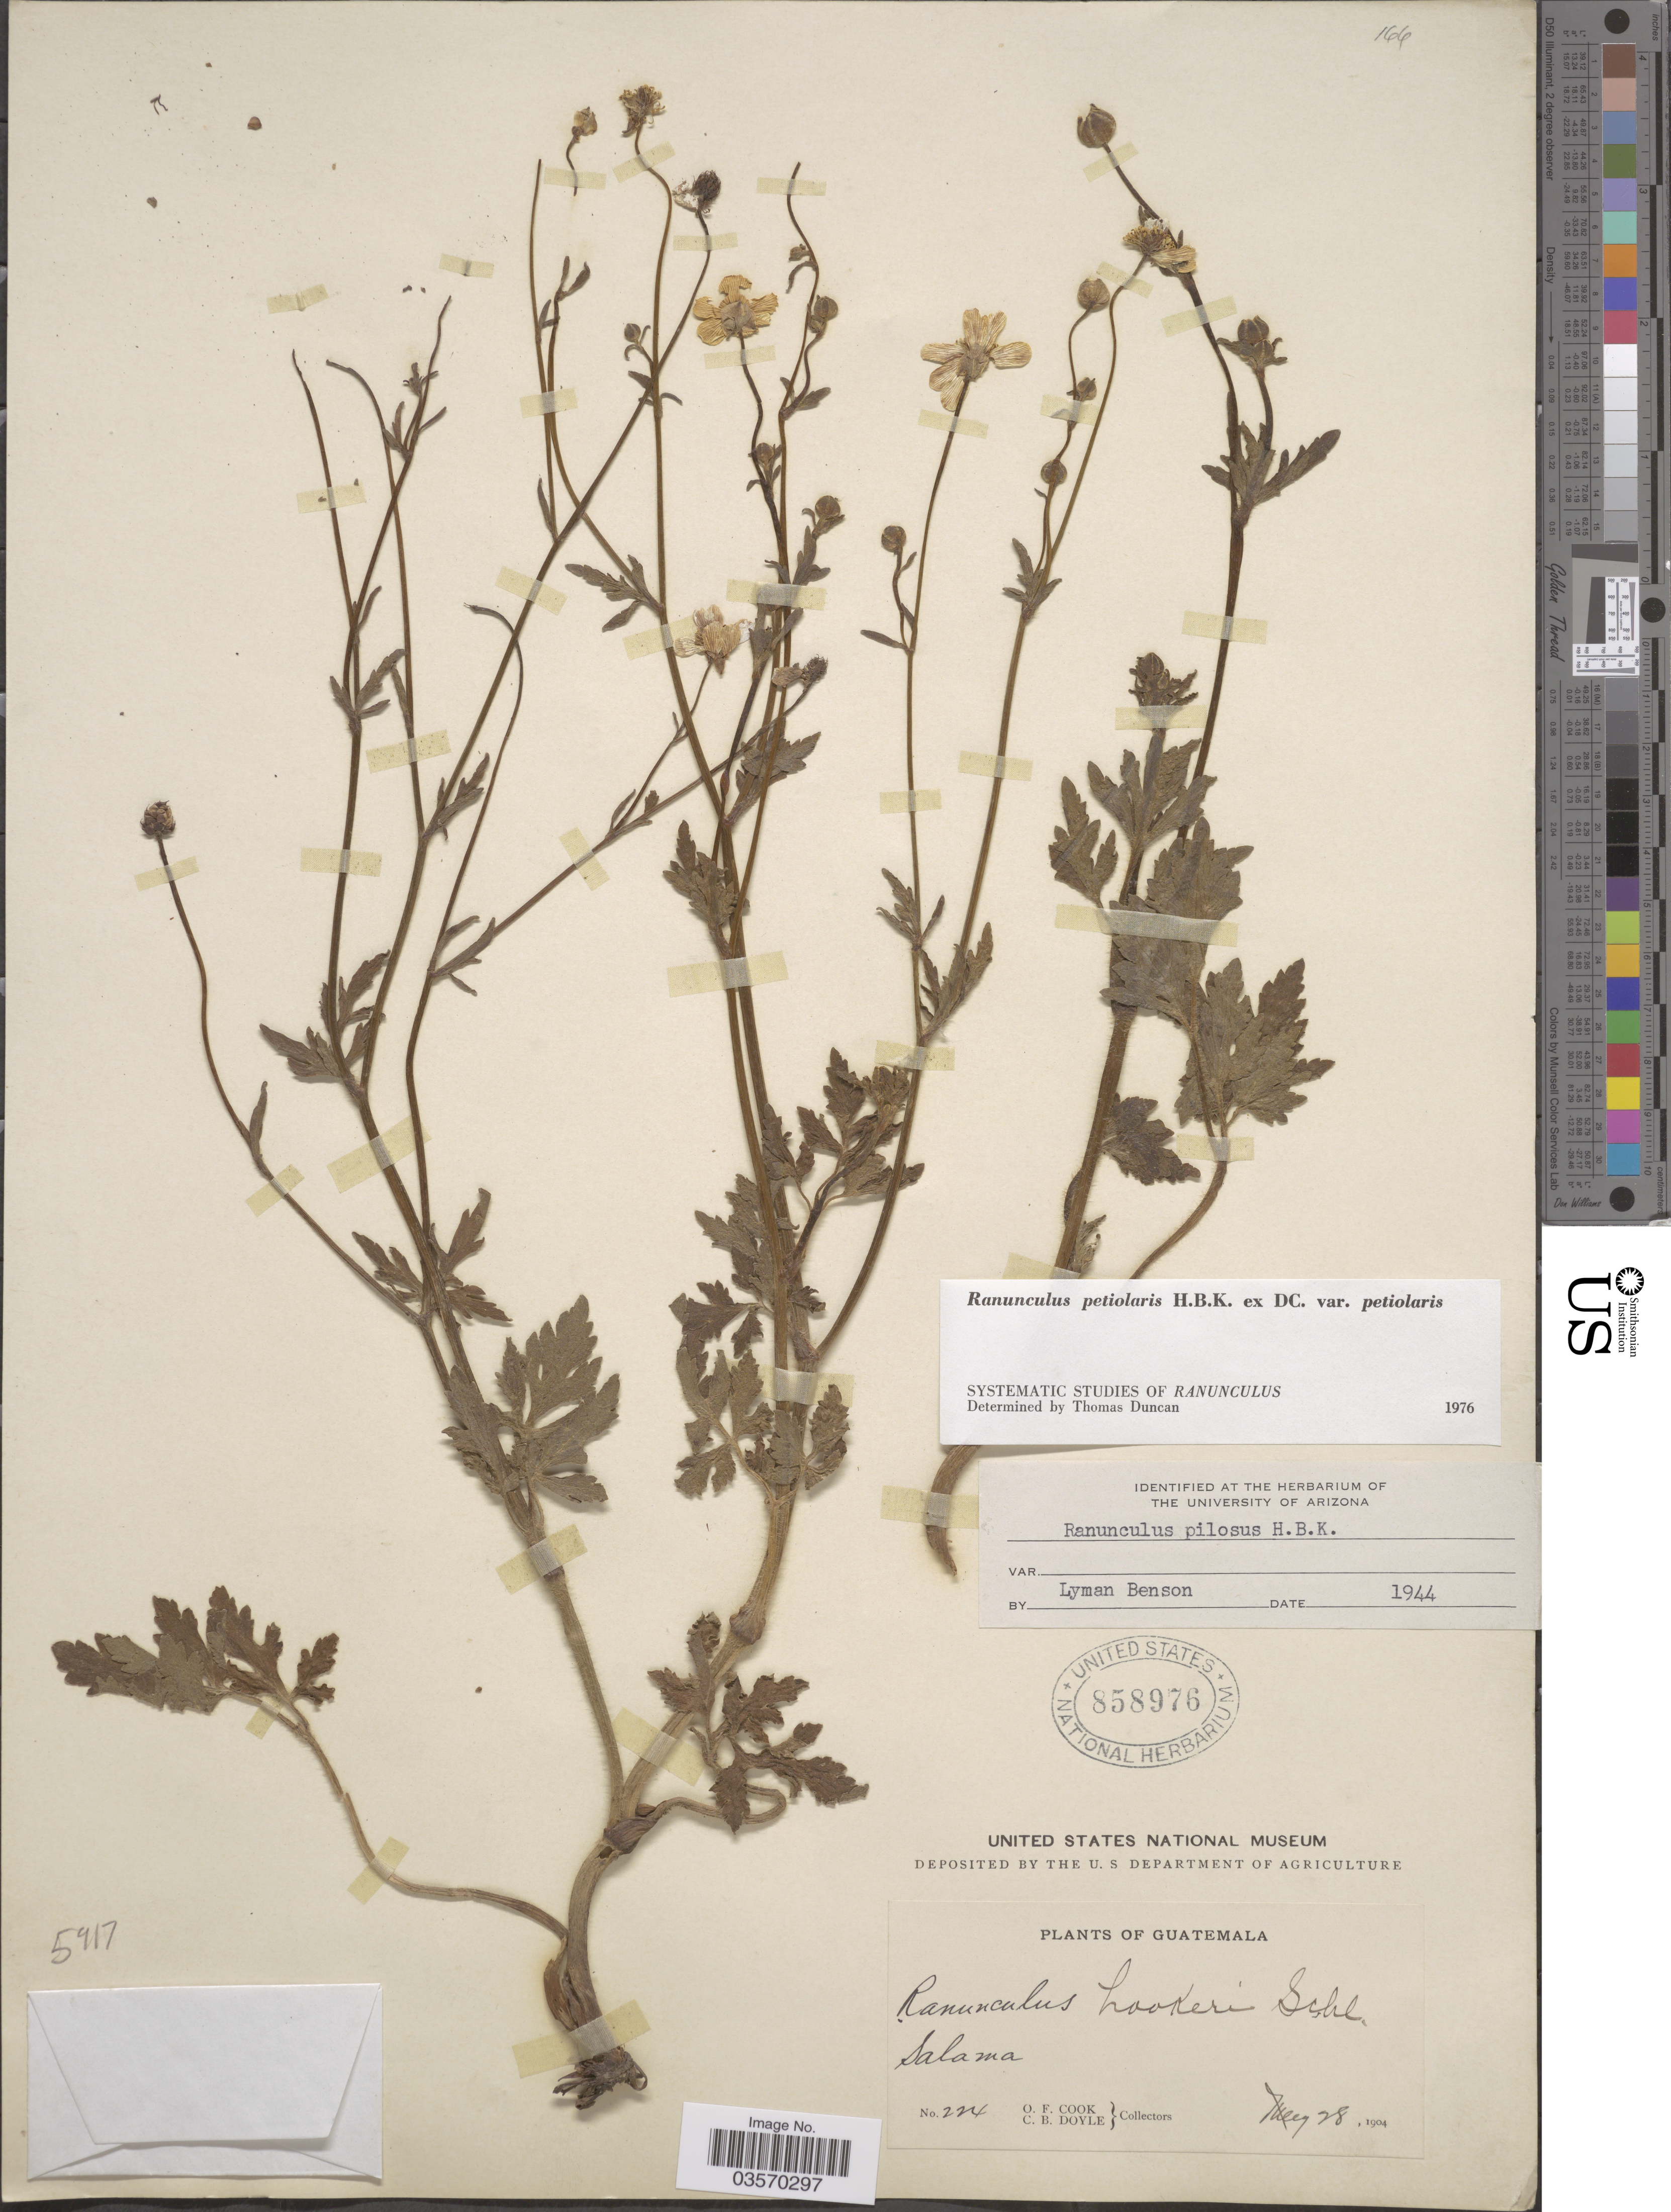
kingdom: Plantae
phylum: Tracheophyta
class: Magnoliopsida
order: Ranunculales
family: Ranunculaceae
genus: Ranunculus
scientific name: Ranunculus petiolaris var. petiolaris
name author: Kunth ex DC.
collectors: O. F. Cook & C. Doyle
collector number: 224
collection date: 1904-05-28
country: Guatemala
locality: Salama.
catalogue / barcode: US 858976